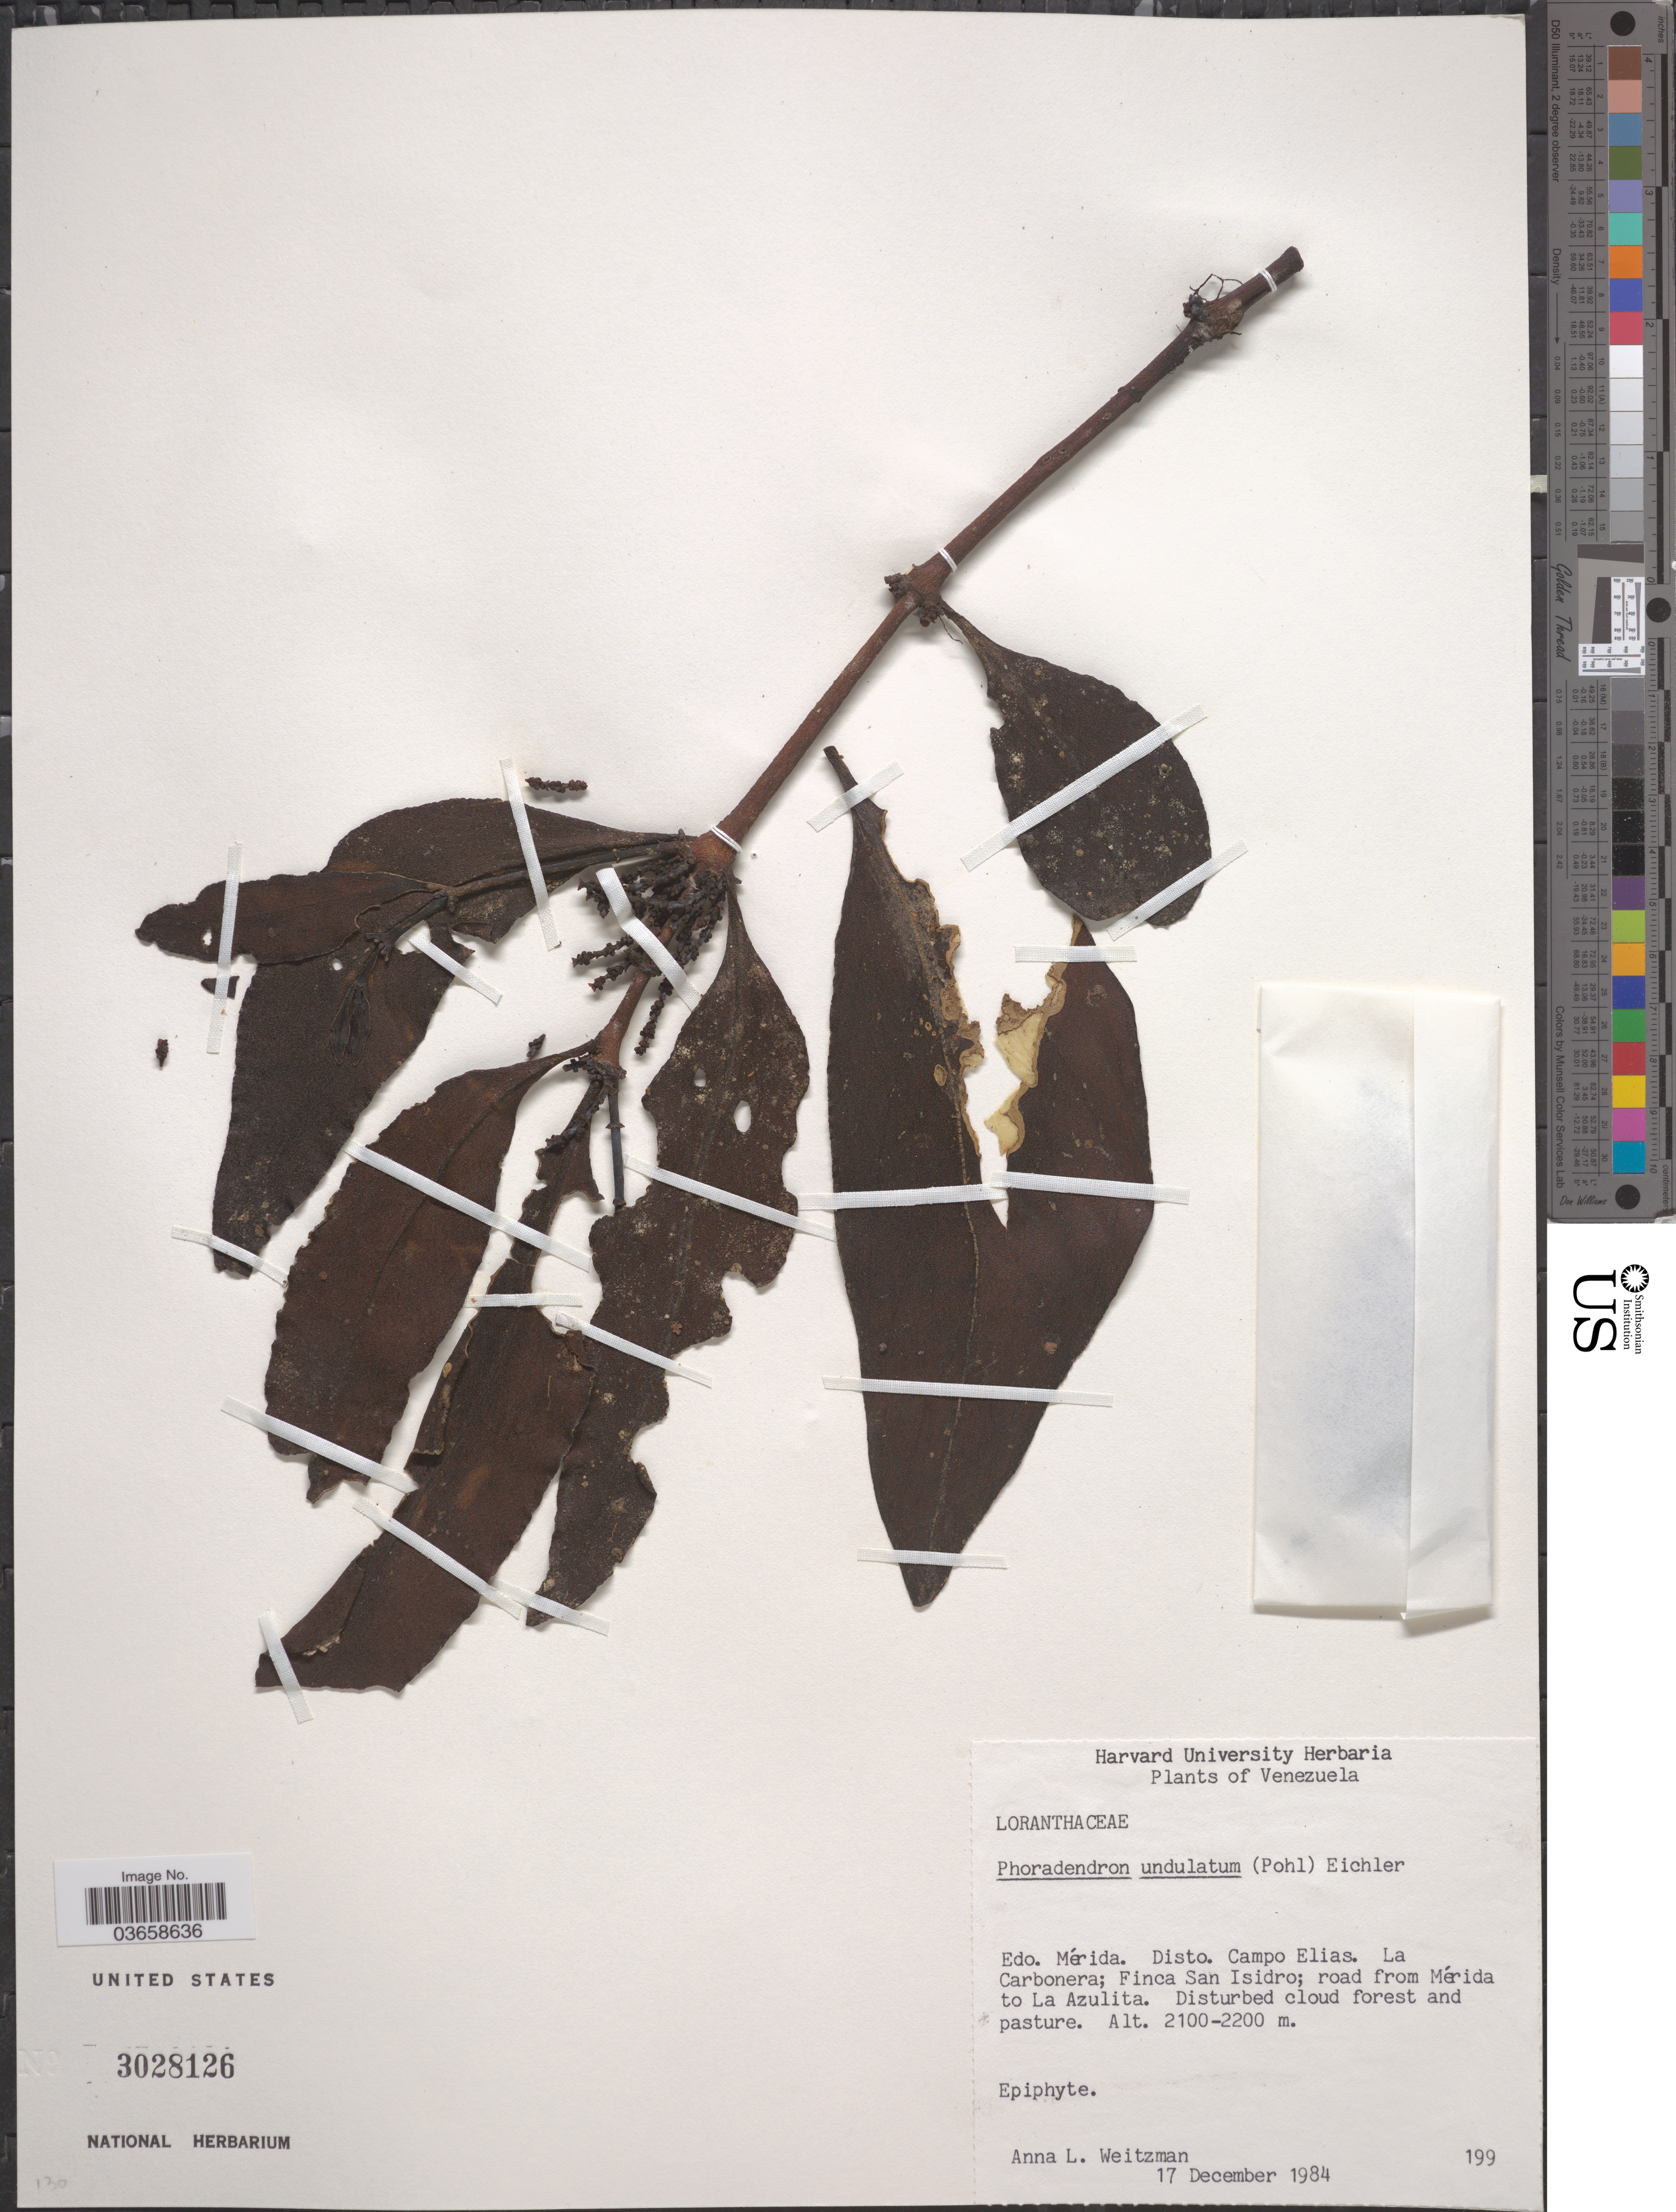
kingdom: Plantae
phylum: Tracheophyta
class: Magnoliopsida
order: Santalales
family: Viscaceae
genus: Phoradendron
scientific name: Phoradendron undulatum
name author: (Pohl ex DC.) Eichler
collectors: A. L. Weitzman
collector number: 199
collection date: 1984-12-17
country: Venezuela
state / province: Mérida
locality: Disto. Campo Elias. La Carbonera; Finca San Isidro; road from Mérida to La Azulita.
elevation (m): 2100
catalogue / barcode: US 3028126